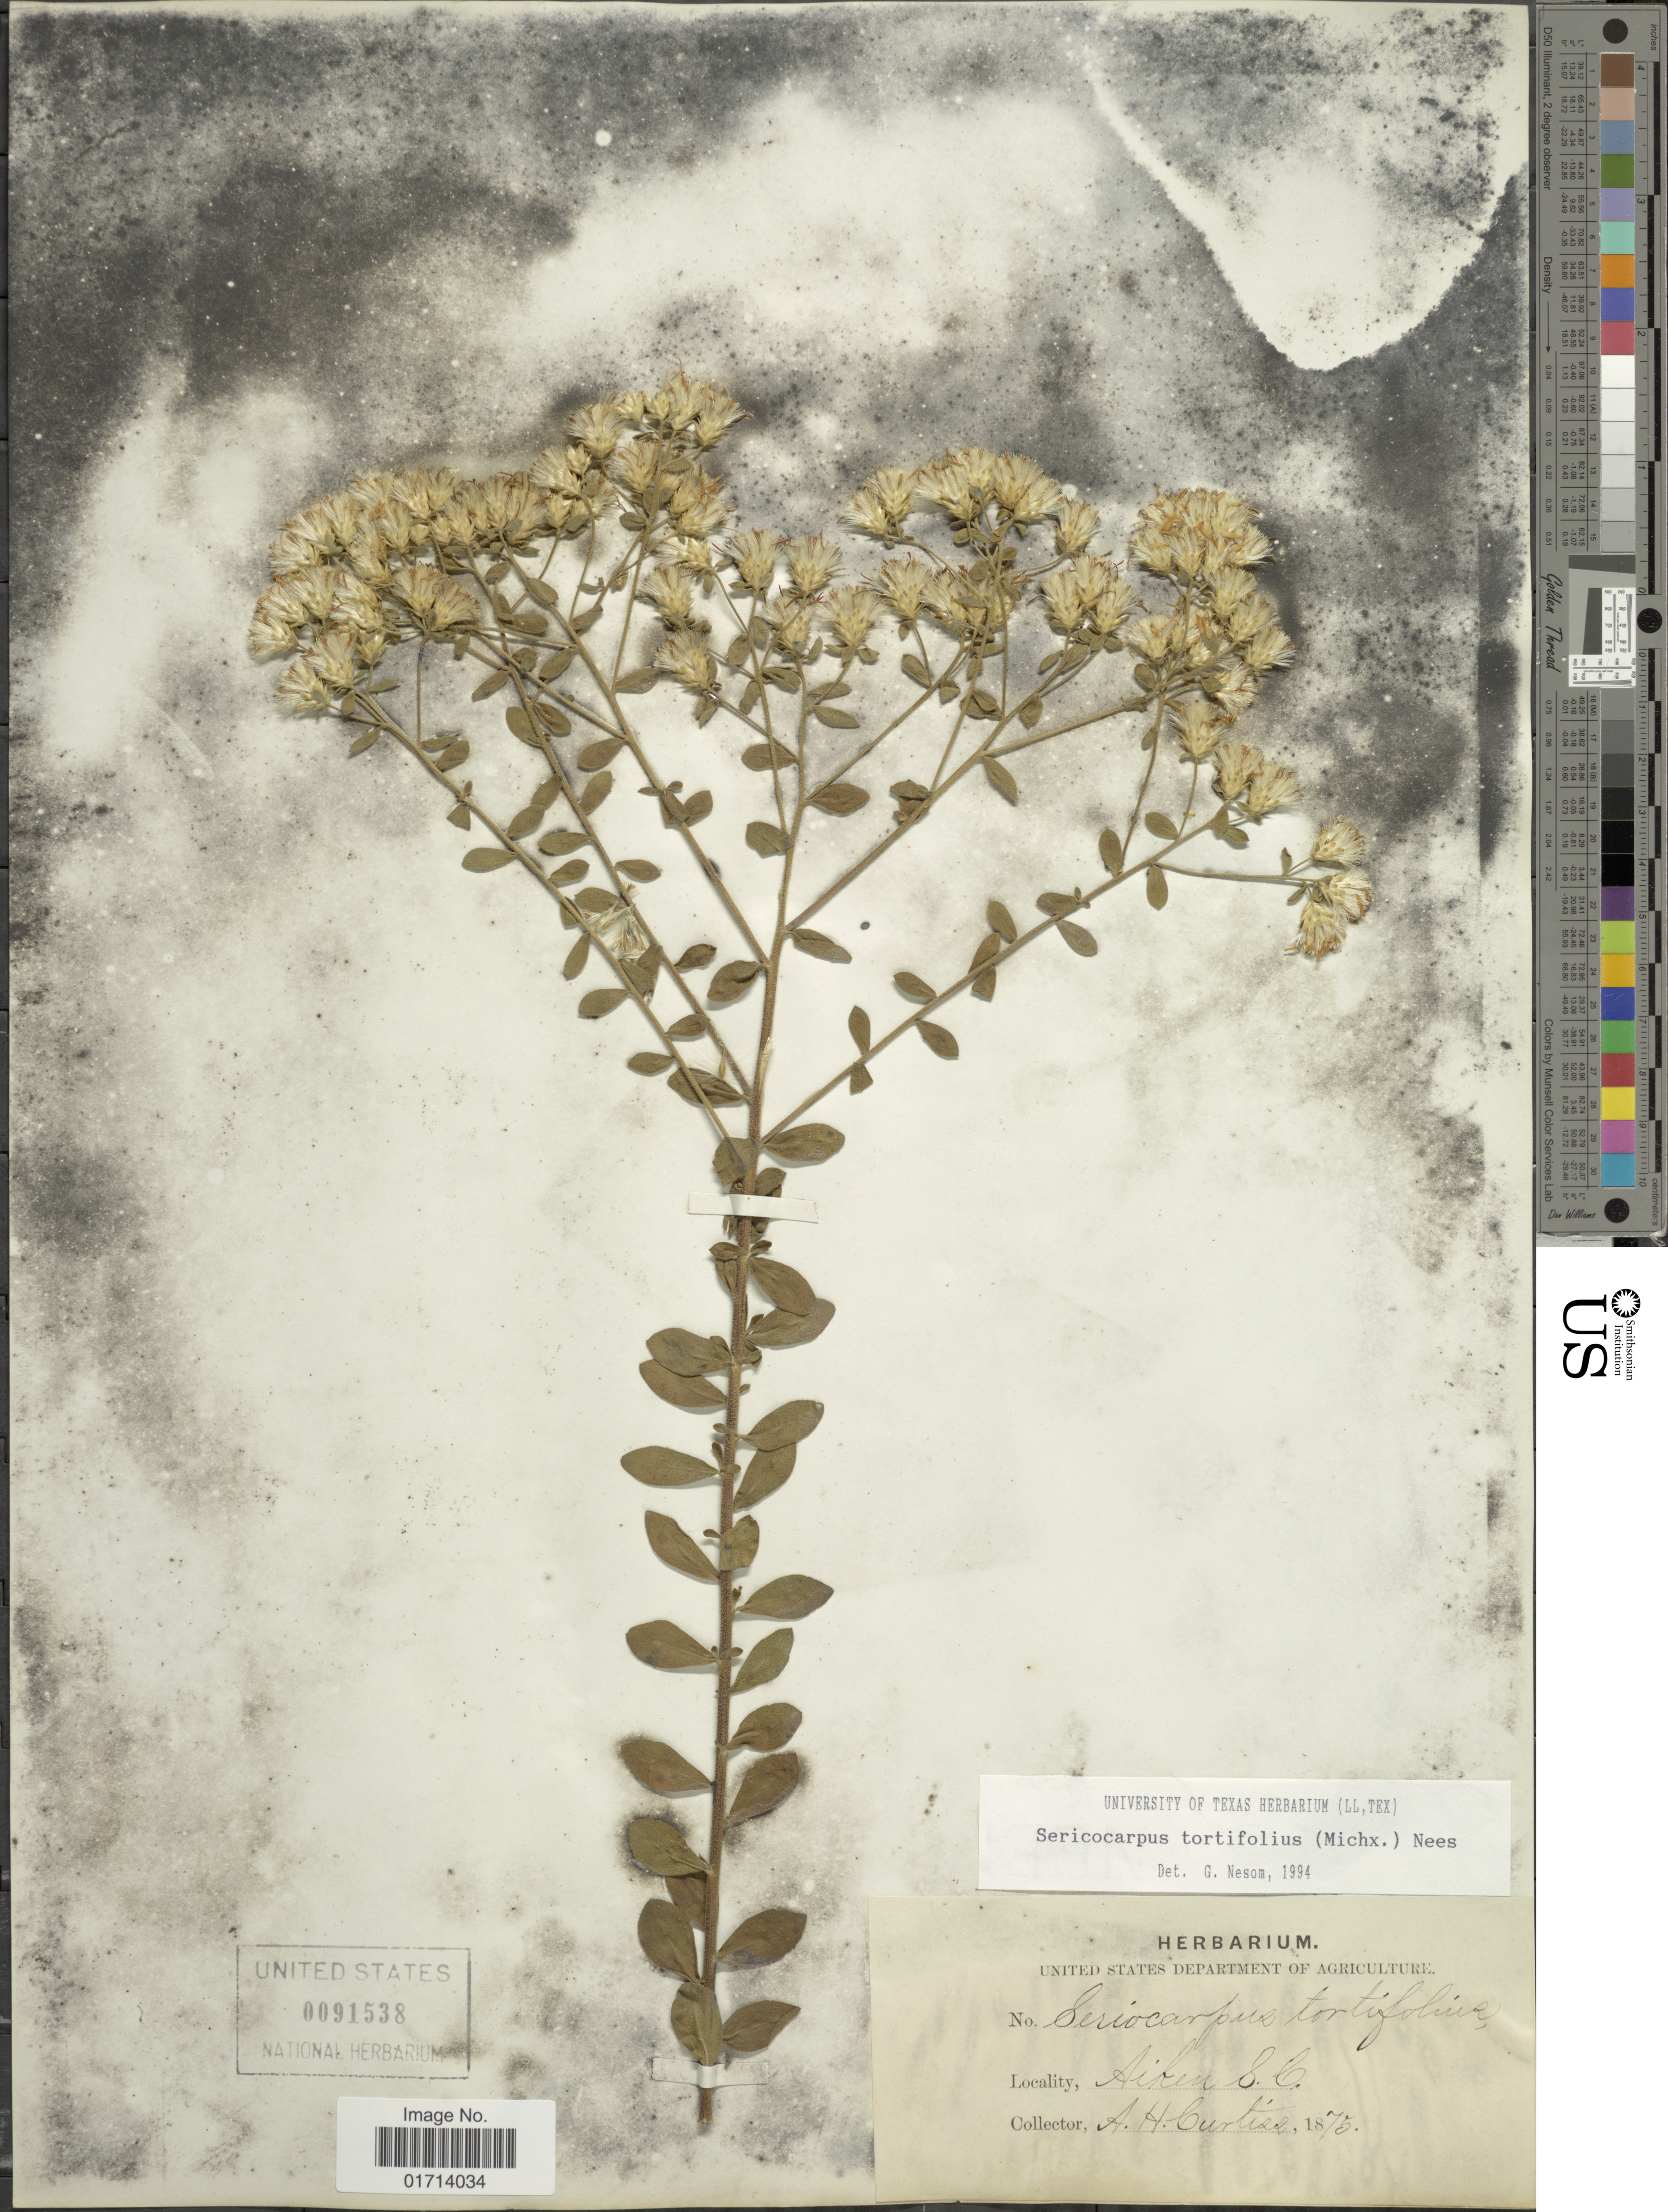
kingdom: Plantae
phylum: Tracheophyta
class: Magnoliopsida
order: Asterales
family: Asteraceae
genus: Sericocarpus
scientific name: Sericocarpus tortifolius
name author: (Michx.) Nees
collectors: A. H. Curtiss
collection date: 1875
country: United States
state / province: South Carolina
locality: Aiken, S. C.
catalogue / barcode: US 91538